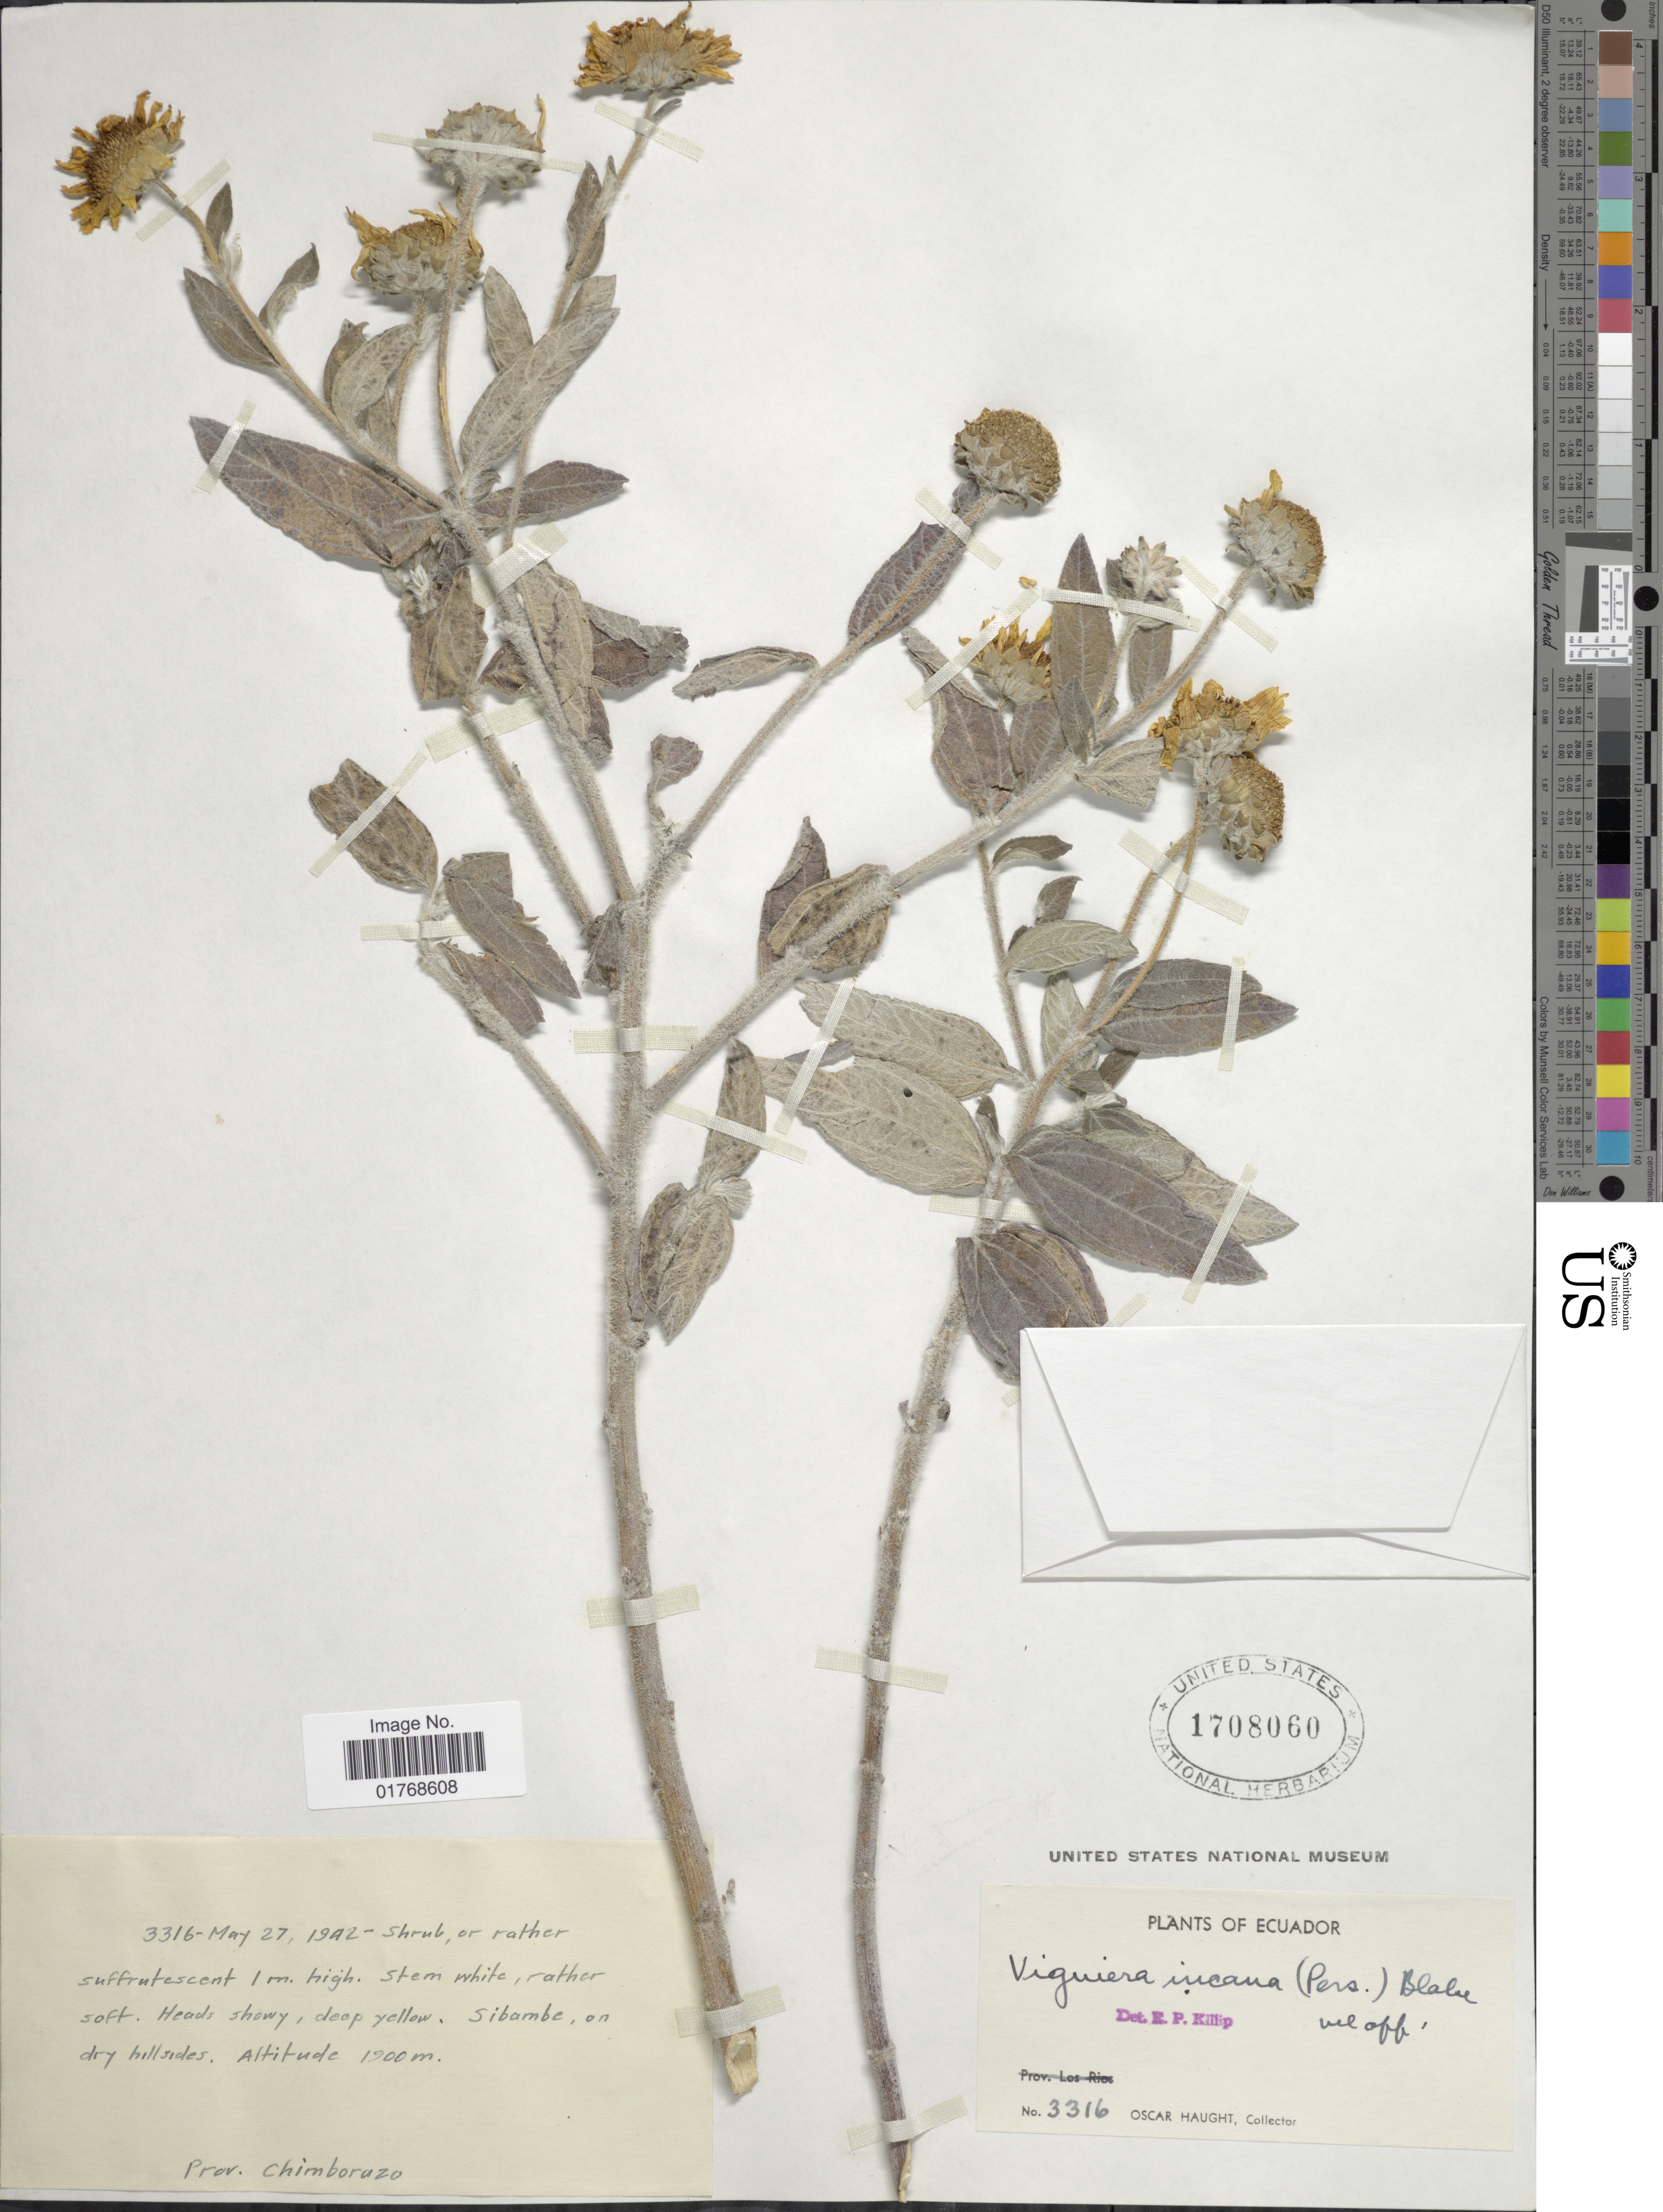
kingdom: Plantae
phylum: Tracheophyta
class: Magnoliopsida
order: Asterales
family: Asteraceae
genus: Viguiera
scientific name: Viguiera incana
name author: (Pers.) S.F. Blake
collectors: O. L. Haught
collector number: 3316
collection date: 1942-05-27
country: Ecuador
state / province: Chimborazo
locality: Sibambe, on dry hillsides. Prov. Chimborazo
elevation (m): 1900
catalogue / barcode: US 1708060